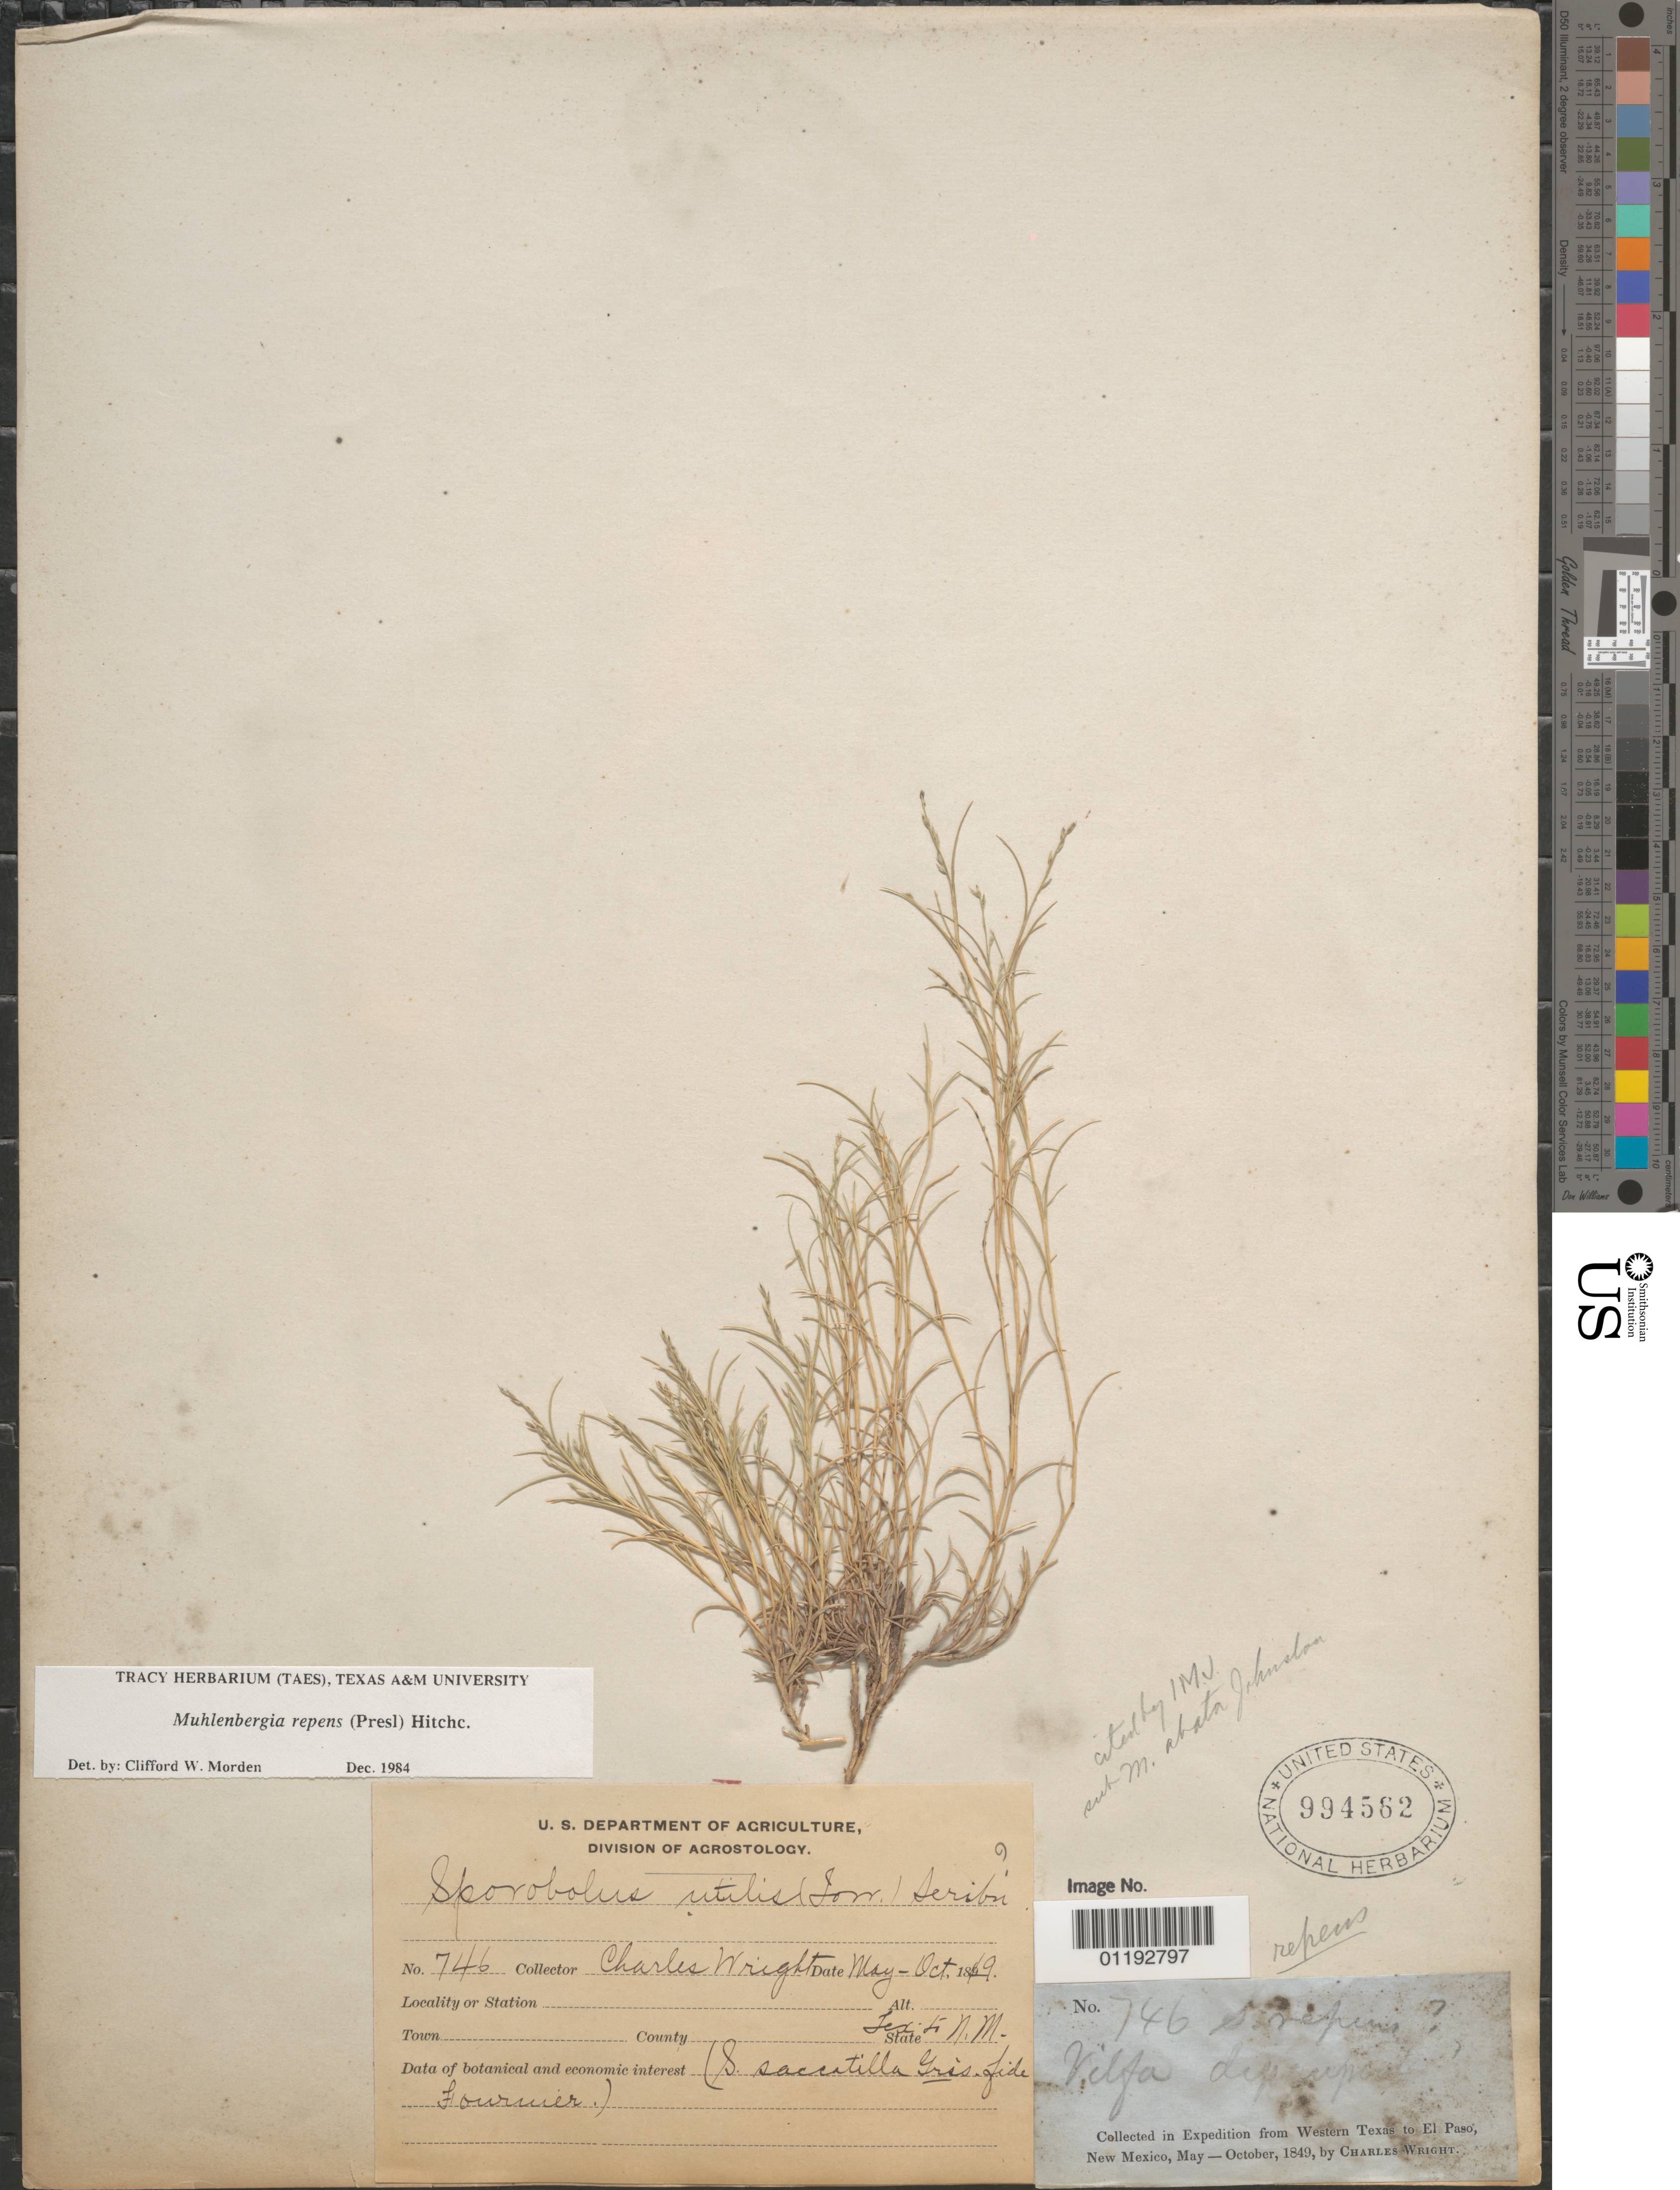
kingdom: Plantae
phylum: Tracheophyta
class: Liliopsida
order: Poales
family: Poaceae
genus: Muhlenbergia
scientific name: Muhlenbergia repens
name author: (J. Presl) Hitchc.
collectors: C. Wright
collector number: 746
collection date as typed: May 1849 to -- Oct 1849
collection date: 1849-05/1849-10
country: United States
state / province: New Mexico / Texas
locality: W Texas to El Paso, New Mexico.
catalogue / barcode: US 994562